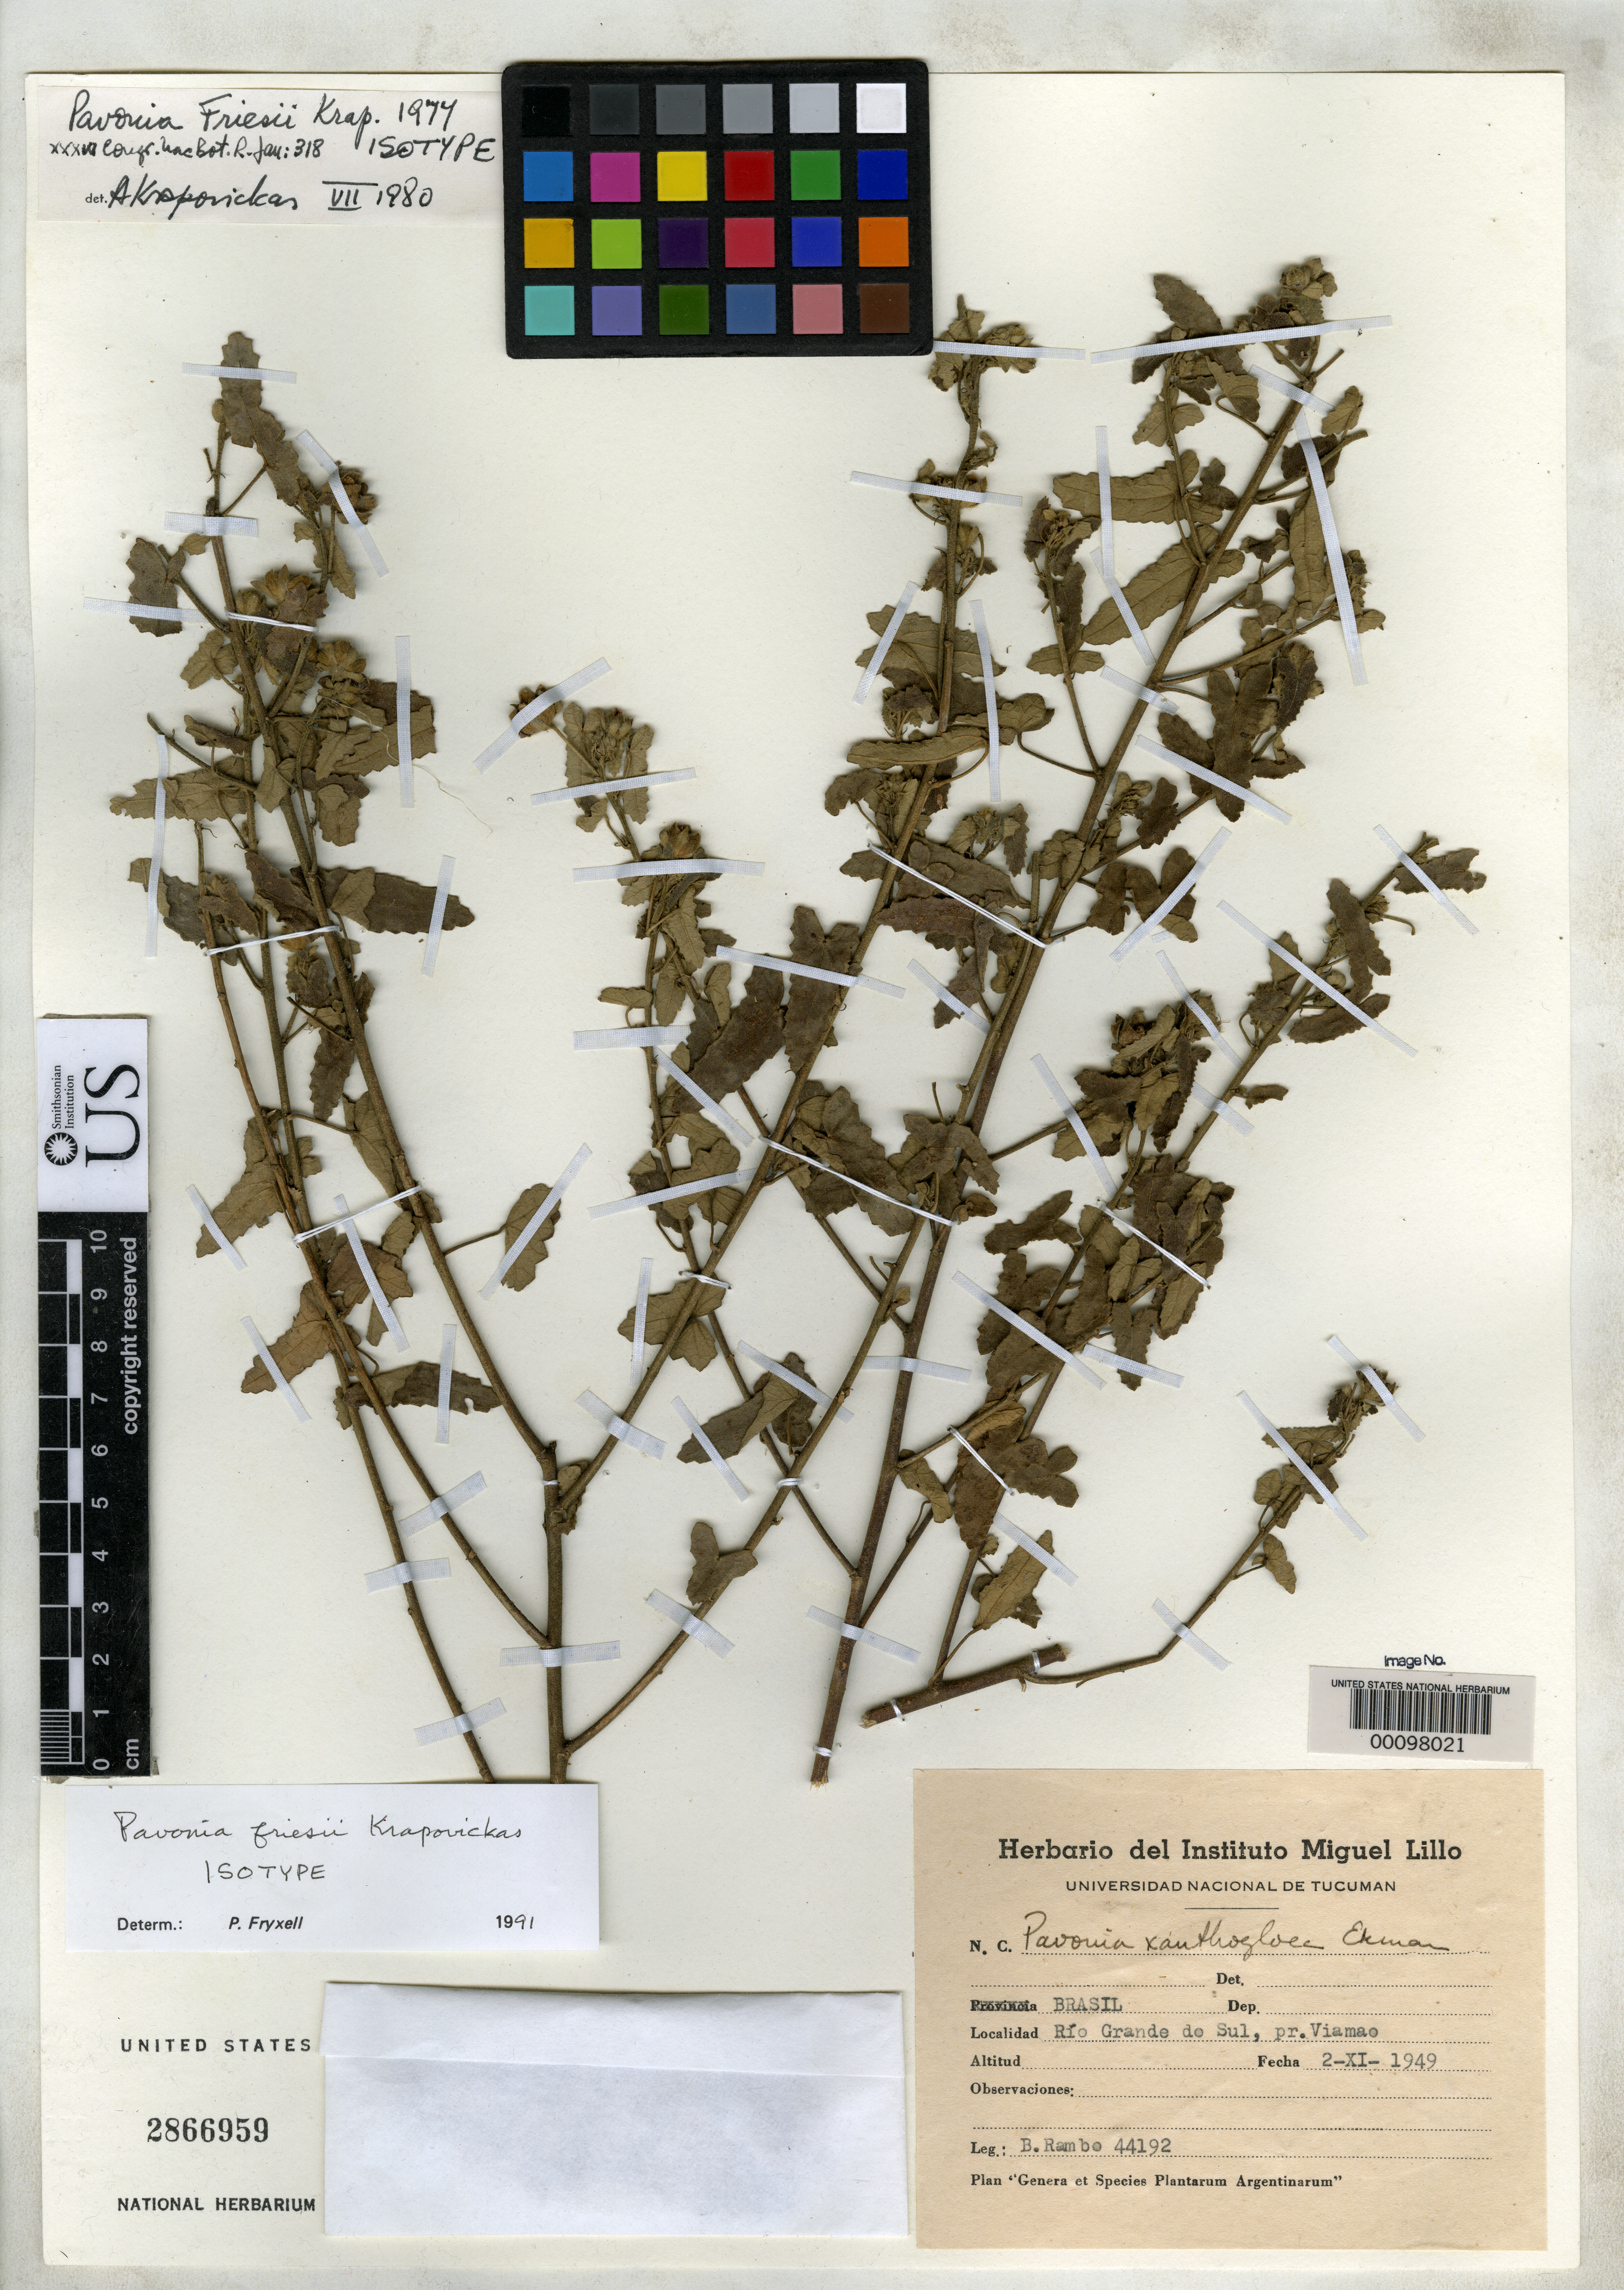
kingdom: Plantae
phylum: Tracheophyta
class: Magnoliopsida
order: Malvales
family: Malvaceae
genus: Pavonia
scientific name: Pavonia friesii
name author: Krapov.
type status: Isotype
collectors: B. Rambo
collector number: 44192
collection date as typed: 02 Nov 1949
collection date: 1949-11-02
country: Brazil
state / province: Rio Grande do Sul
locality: Near Viamao.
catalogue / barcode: US 2866959